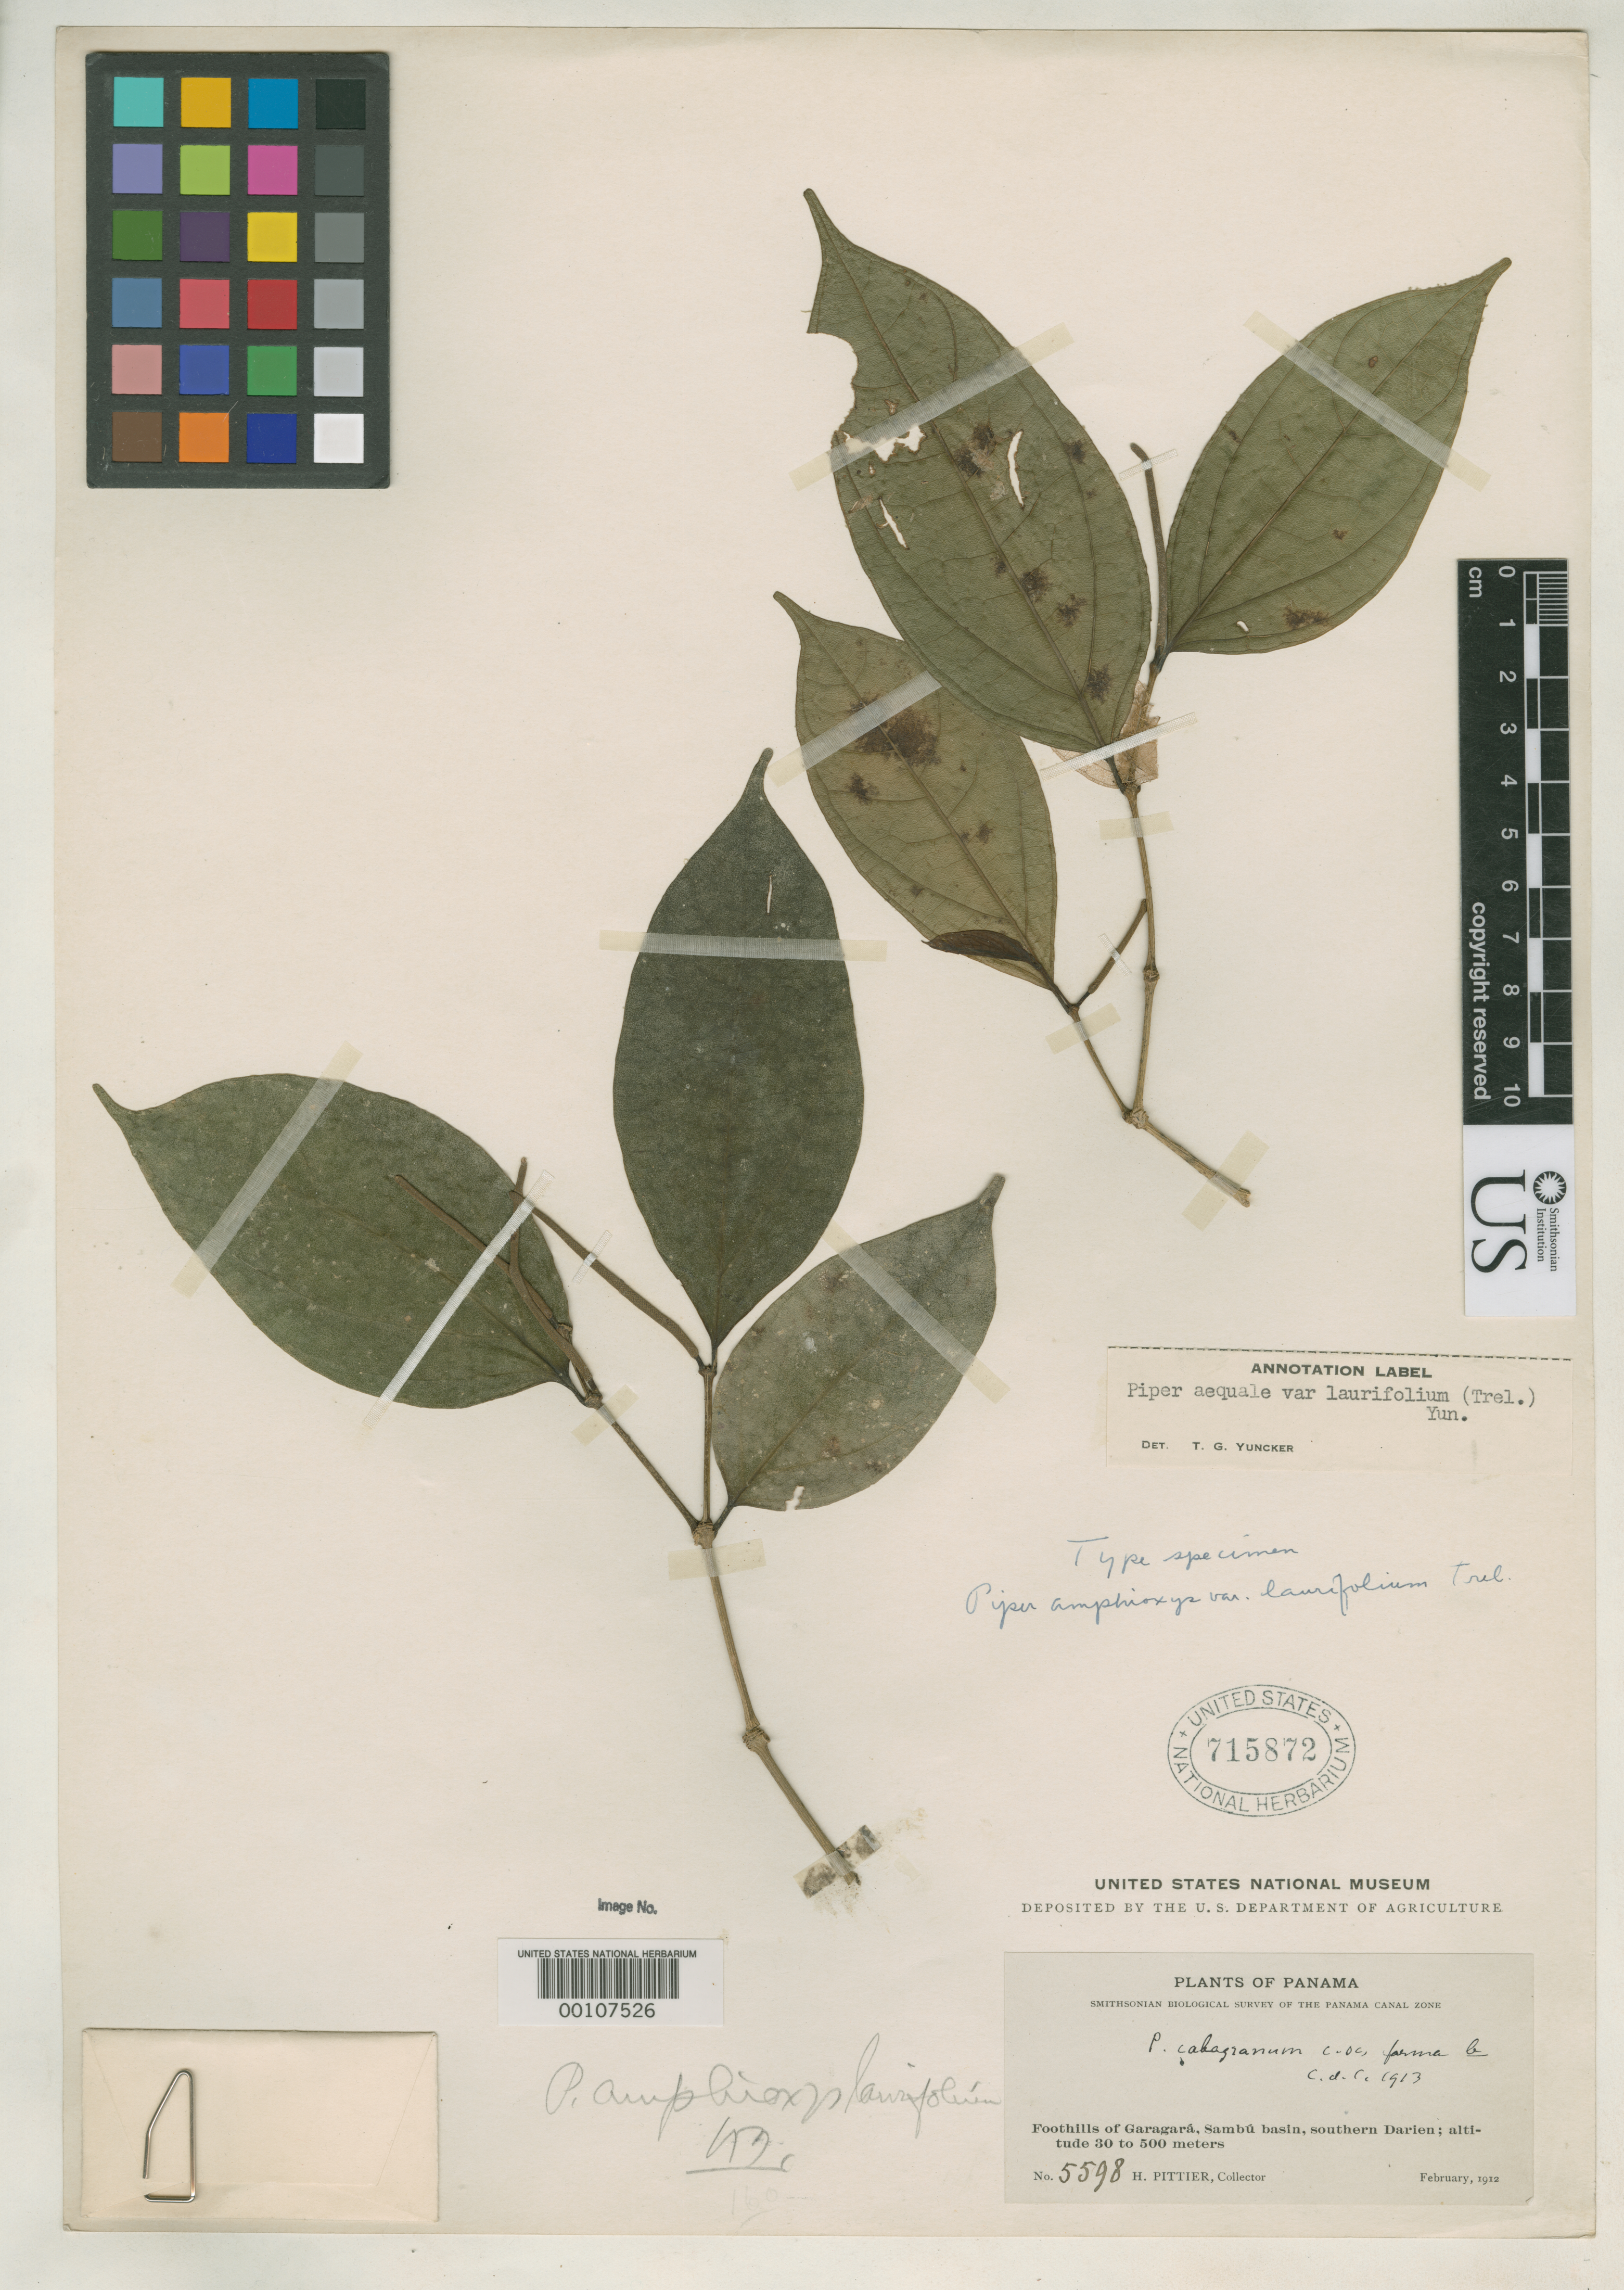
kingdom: Plantae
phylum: Tracheophyta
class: Magnoliopsida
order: Piperales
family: Piperaceae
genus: Piper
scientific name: Piper amphioxys var. laurifolium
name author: Trel.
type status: Holotype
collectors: H. F. Pittier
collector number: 5598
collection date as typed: Feb 1912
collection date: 1912-02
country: Panama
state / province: Darién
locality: Garagara, Sambu Basin.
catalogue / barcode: US 715872